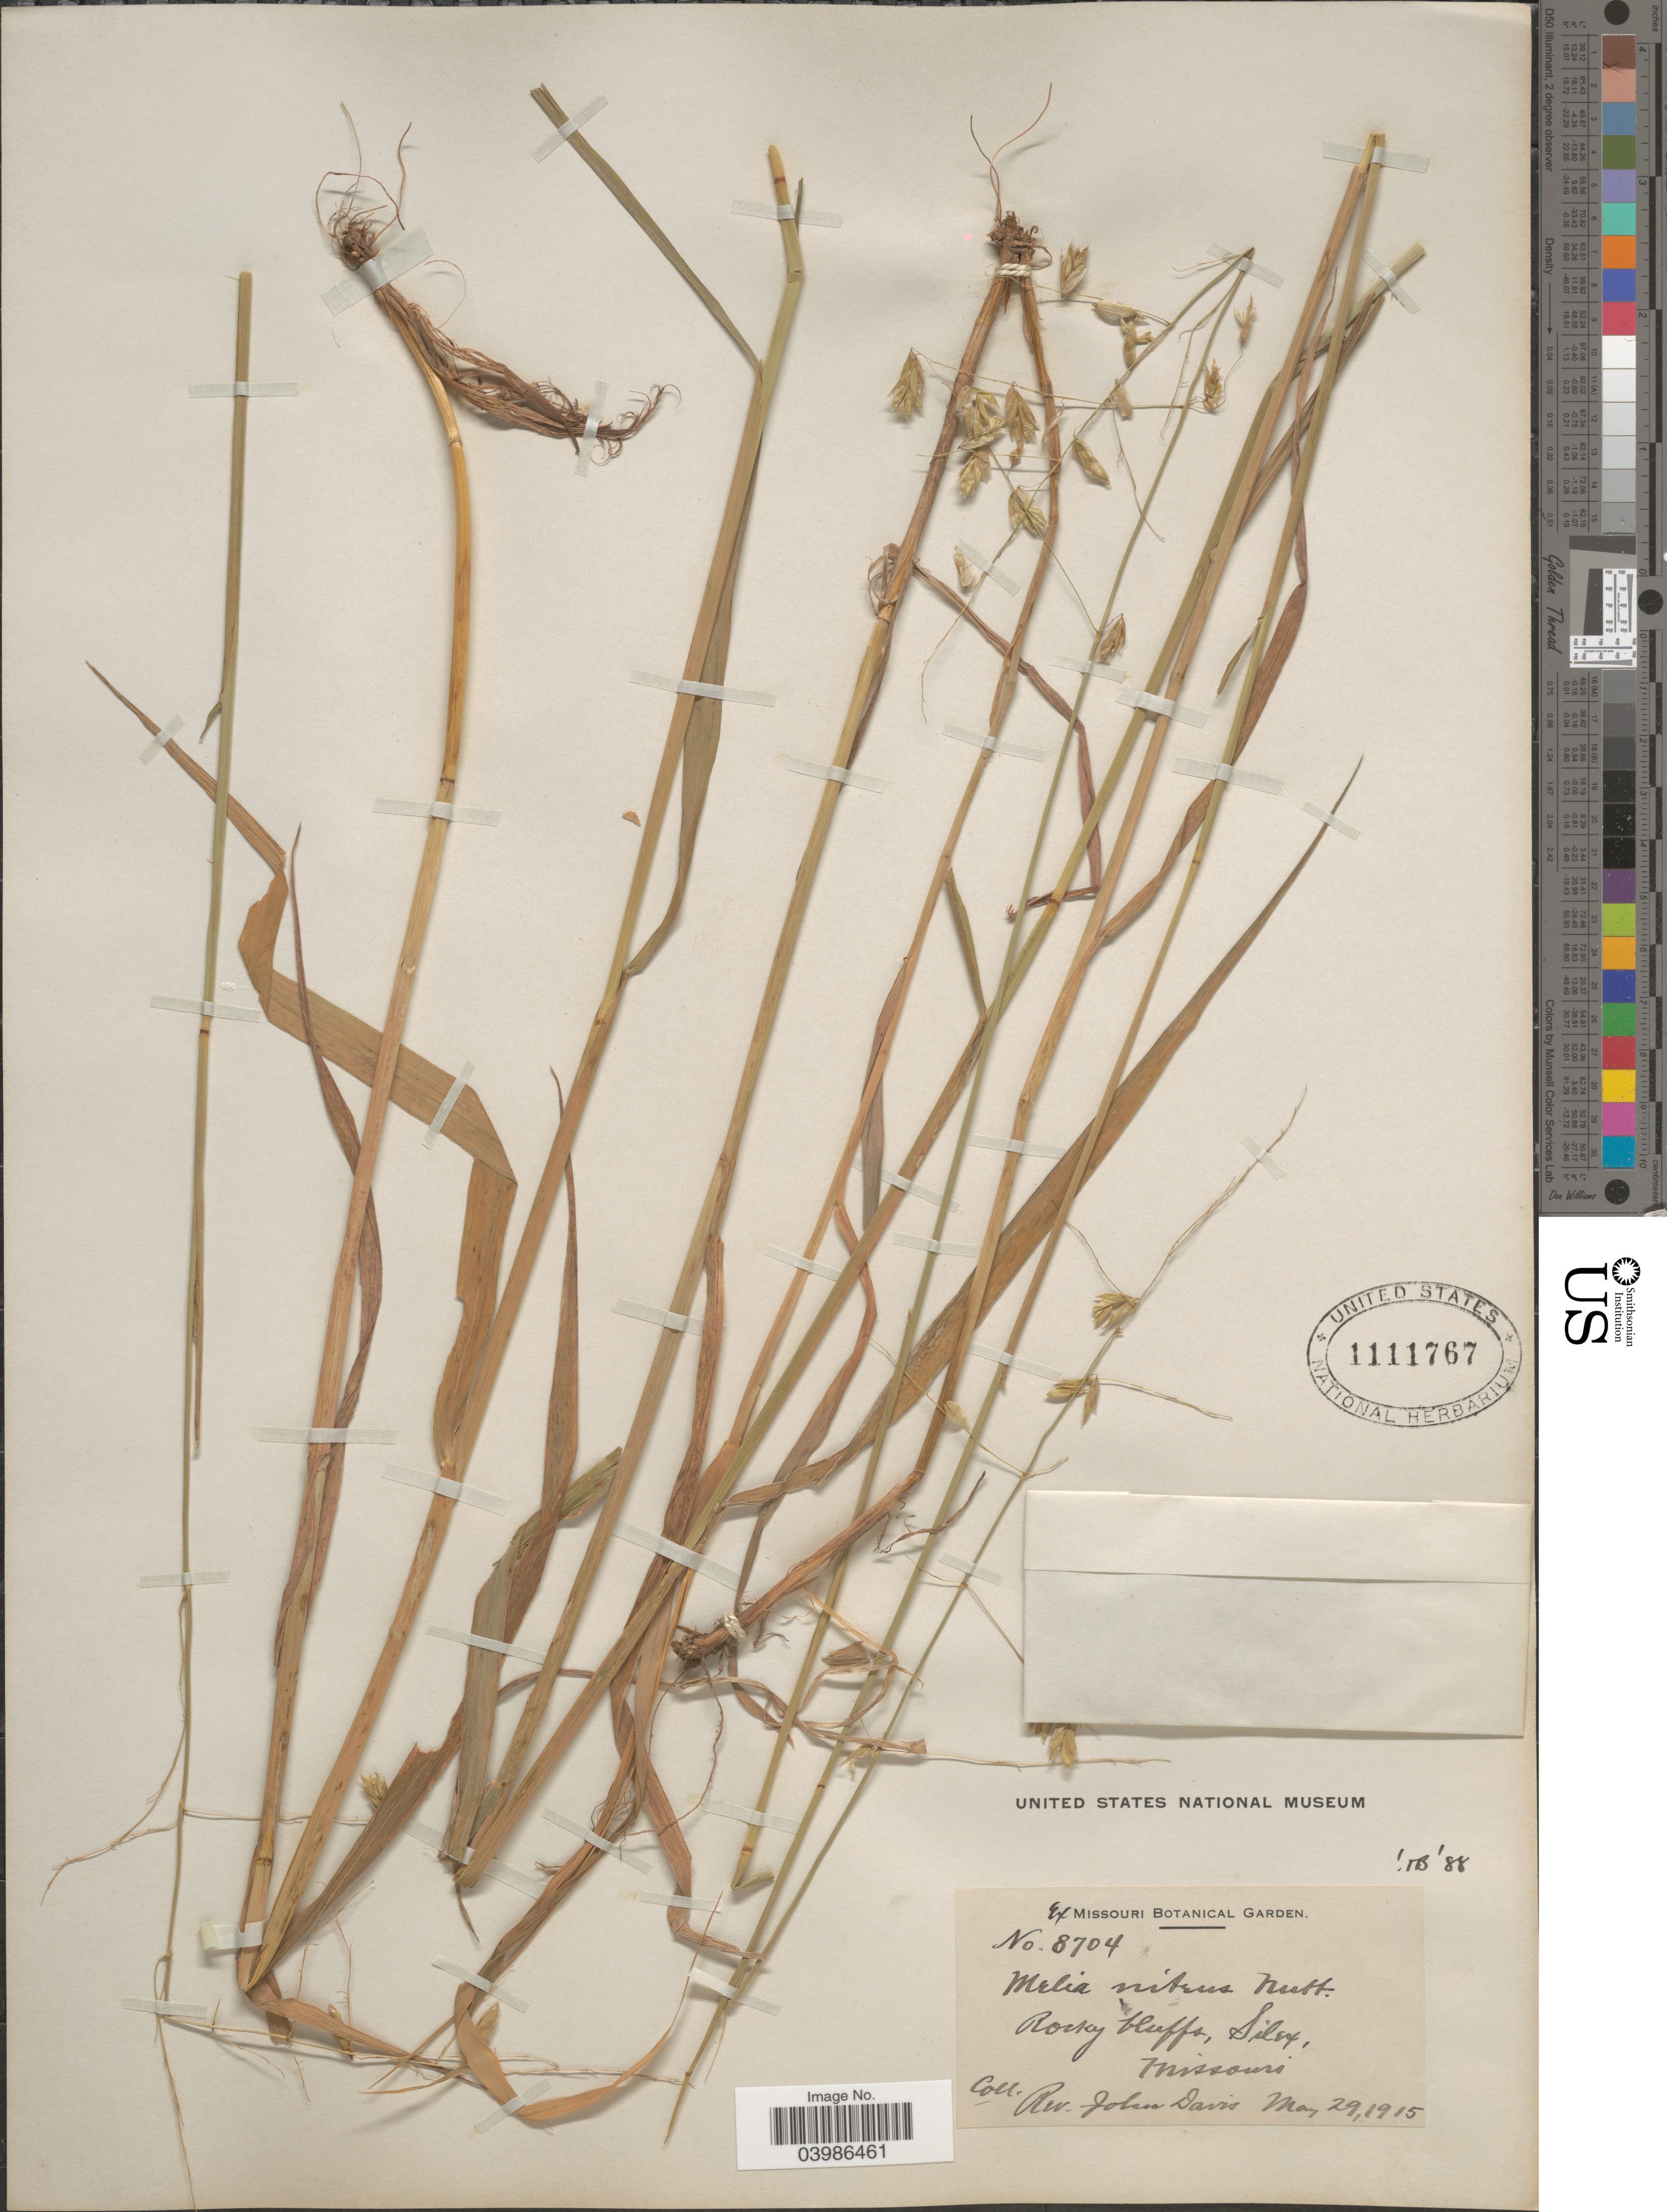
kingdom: Plantae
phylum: Tracheophyta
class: Liliopsida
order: Poales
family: Poaceae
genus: Melica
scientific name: Melica nitens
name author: (Scribn.) Nutt. ex Piper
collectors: J. Davis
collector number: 8704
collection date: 1915-05-29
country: United States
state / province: Missouri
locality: Silex.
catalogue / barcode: US 1111767